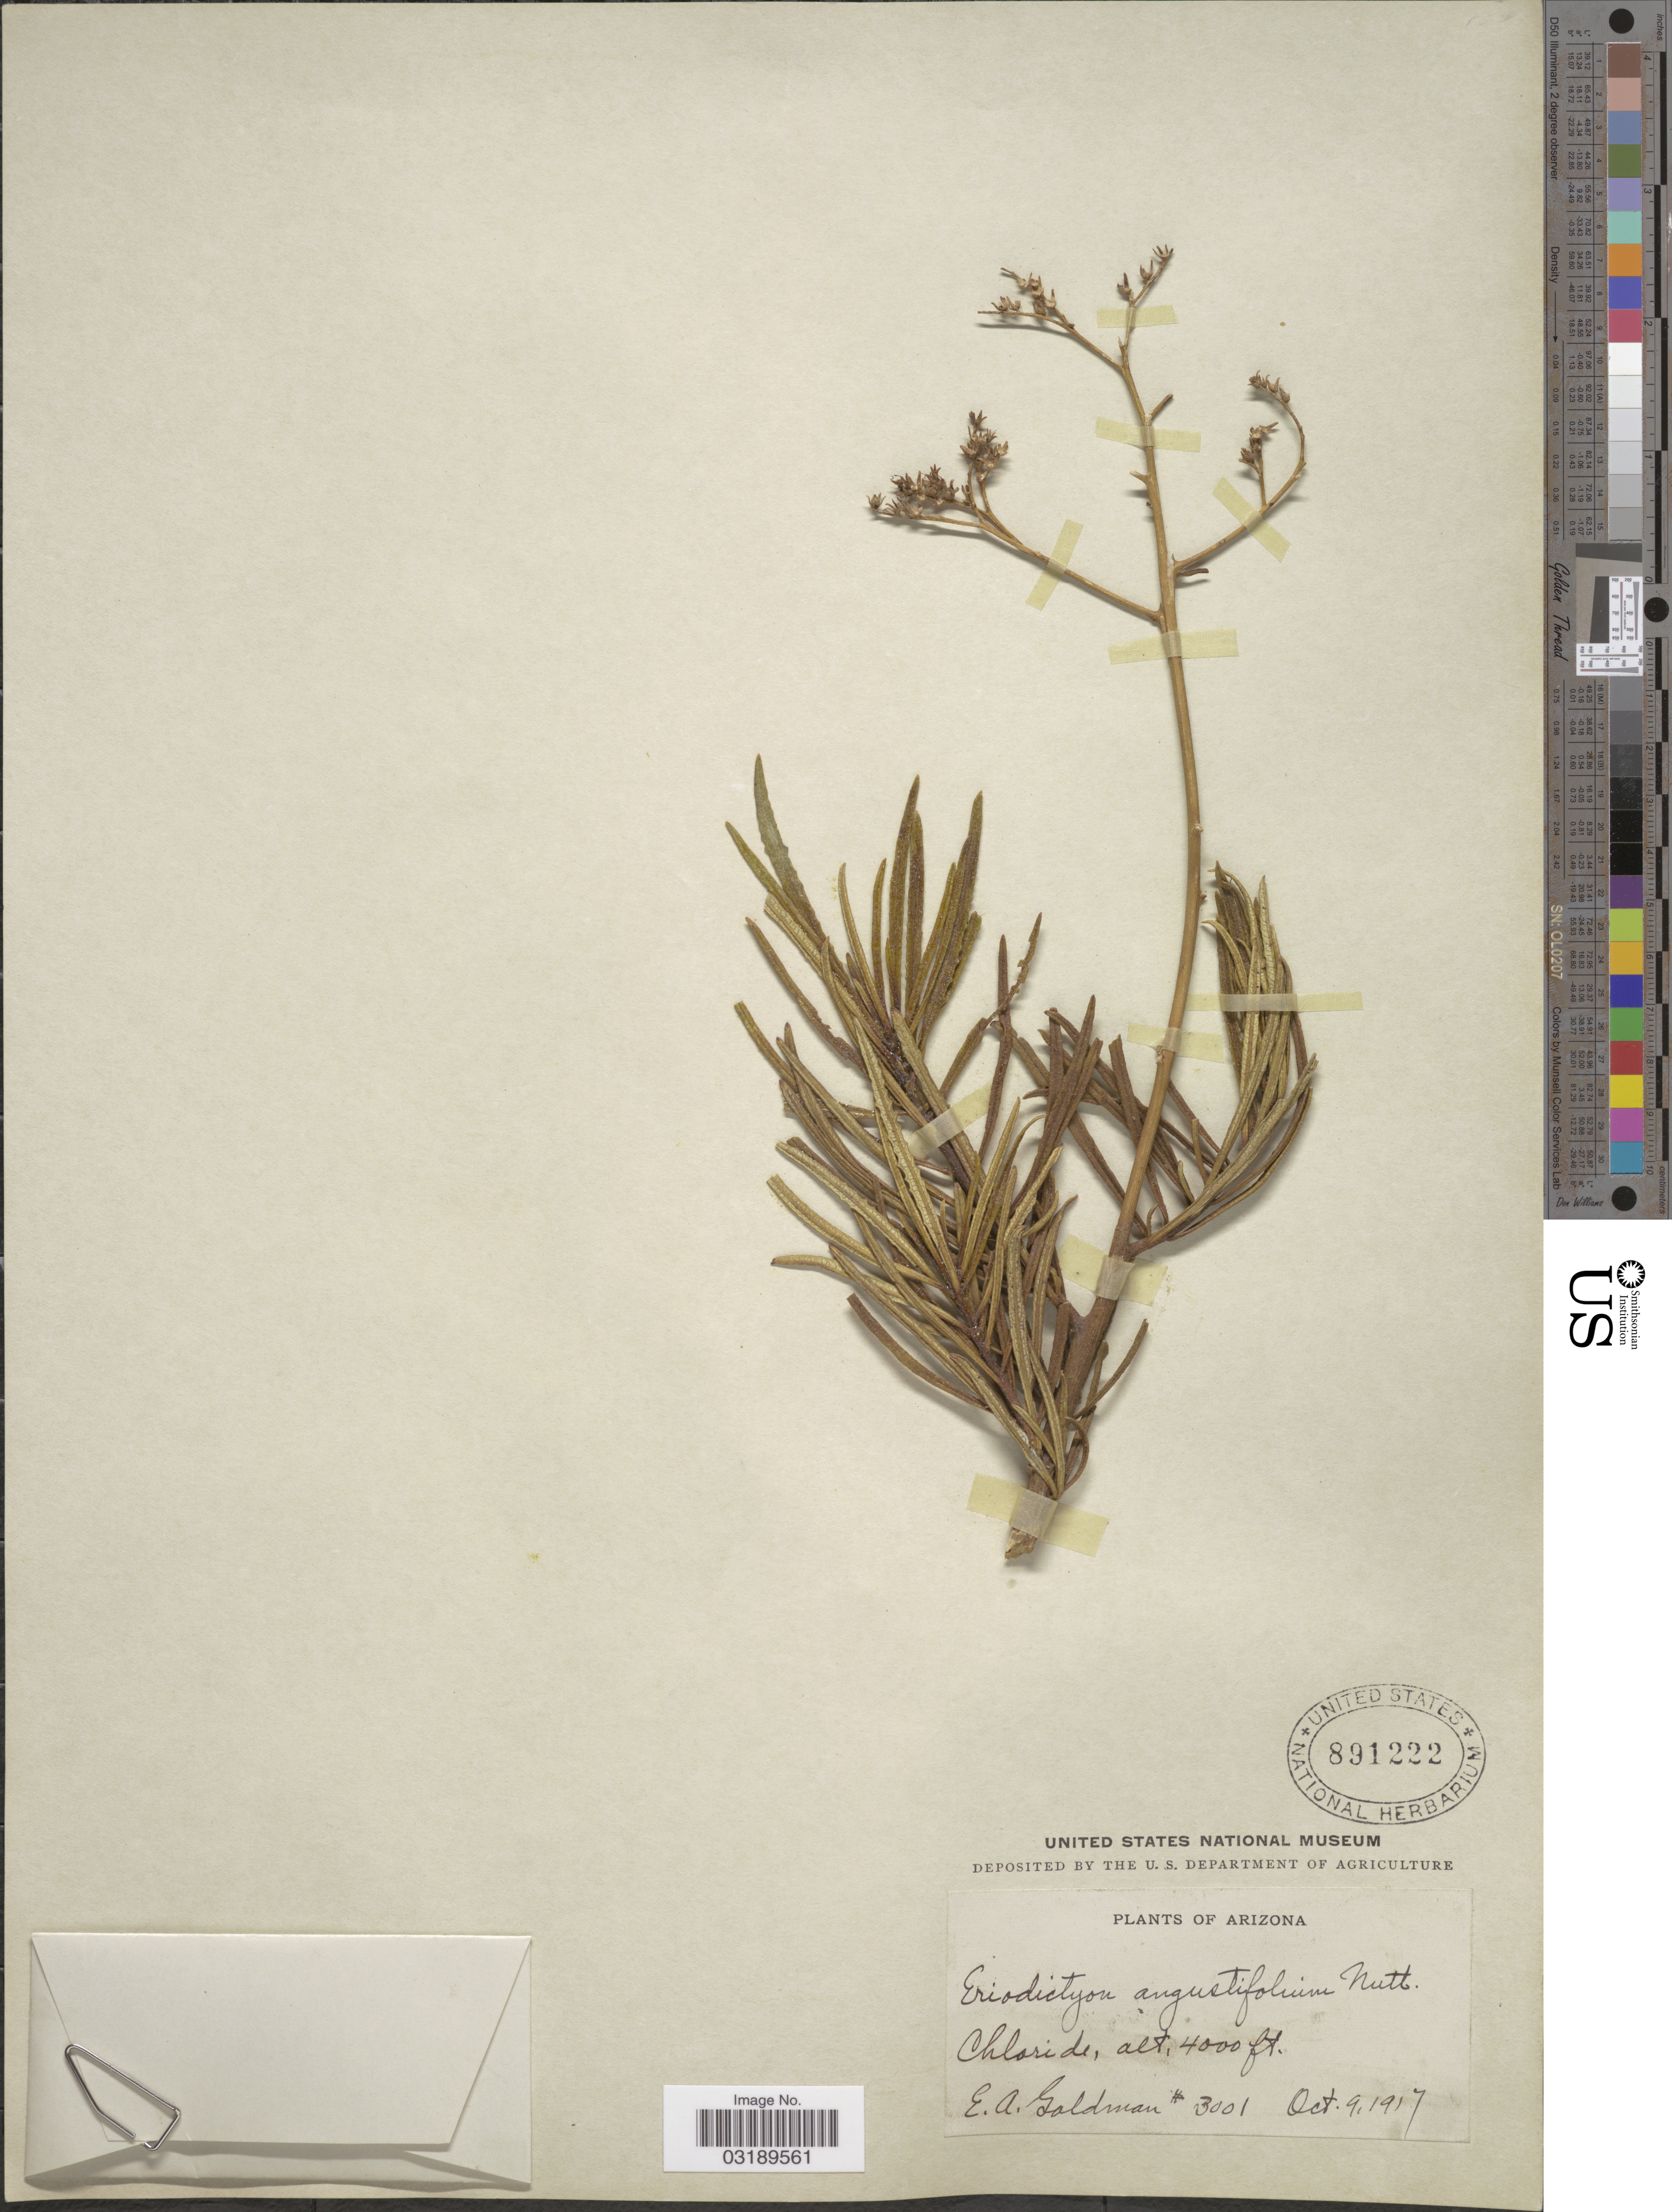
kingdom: Plantae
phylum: Tracheophyta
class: Magnoliopsida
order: Boraginales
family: Namaceae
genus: Eriodictyon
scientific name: Eriodictyon angustifolium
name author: Nutt.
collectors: E. A. Goldman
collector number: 3001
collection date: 1917-10-09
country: United States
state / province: Arizona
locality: Chloride.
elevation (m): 1219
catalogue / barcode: US 891222